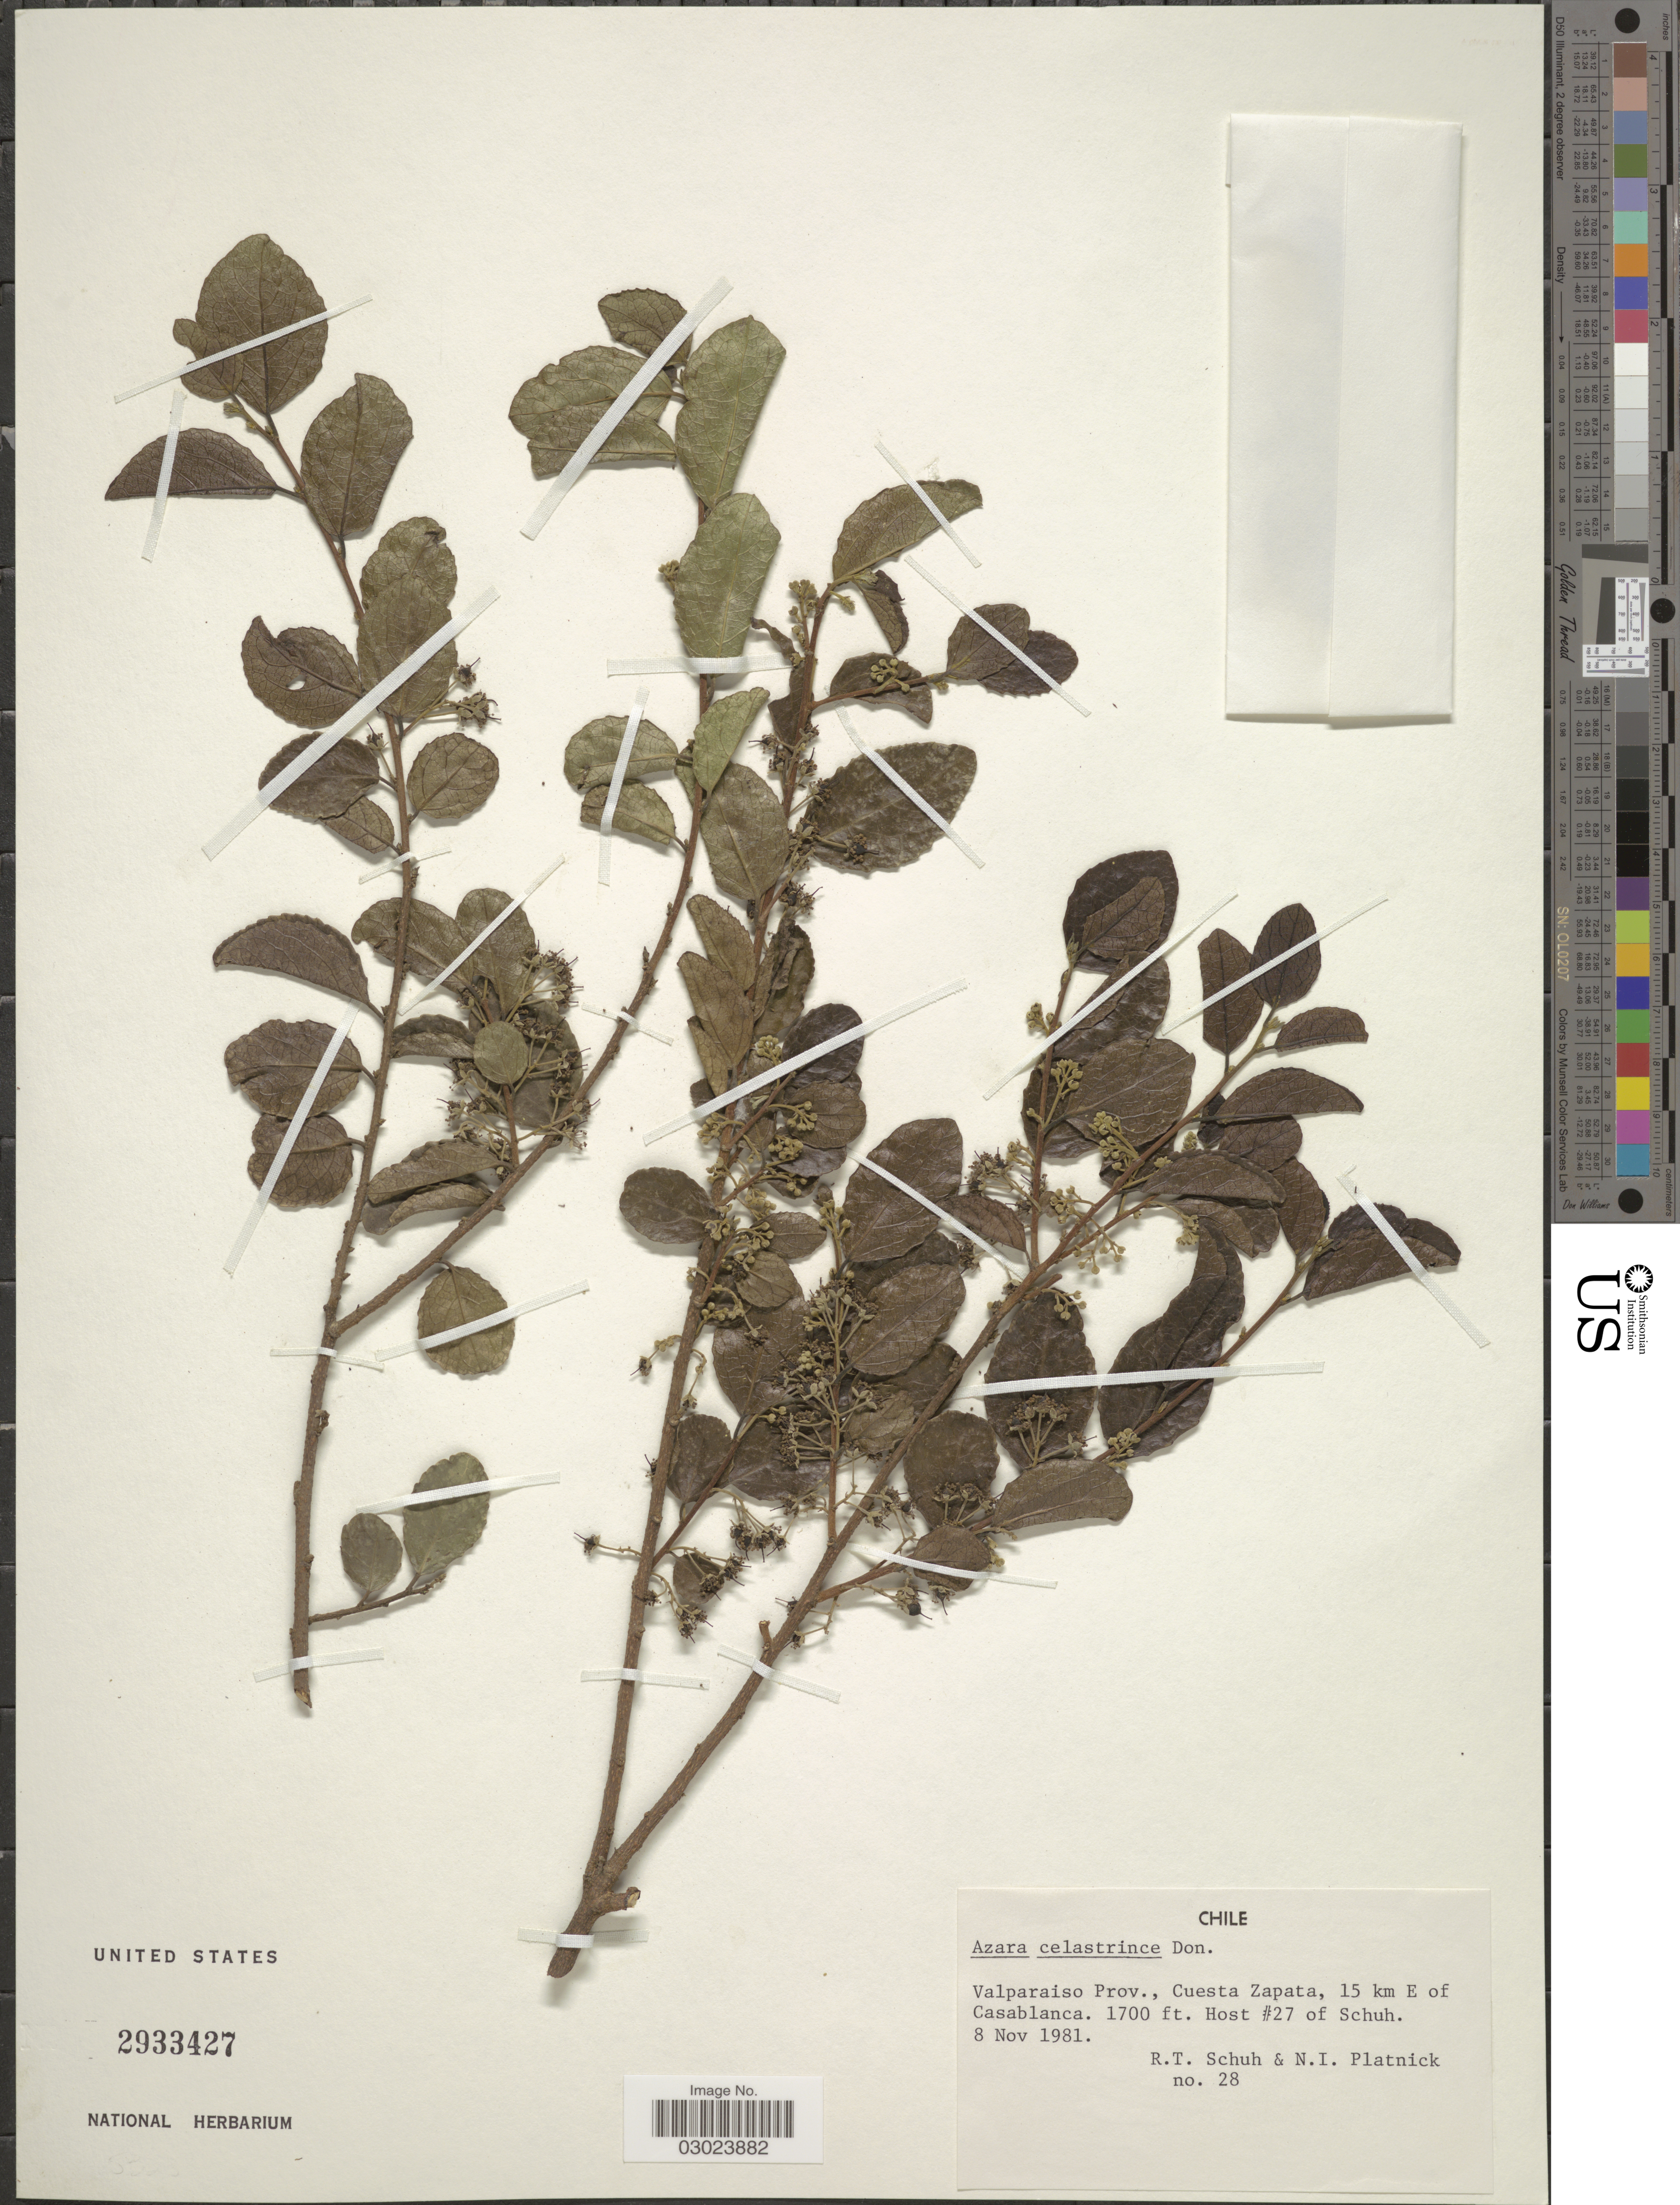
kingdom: Plantae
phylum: Tracheophyta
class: Magnoliopsida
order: Malpighiales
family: Salicaceae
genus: Azara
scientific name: Azara celastrina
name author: D. Don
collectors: R. Schuh & N. Platnick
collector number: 28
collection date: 1981-11-08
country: Chile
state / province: Valparaíso (V)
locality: Cuesta Zapata, 15 km E of Casablanca.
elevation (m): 518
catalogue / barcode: US 2933427